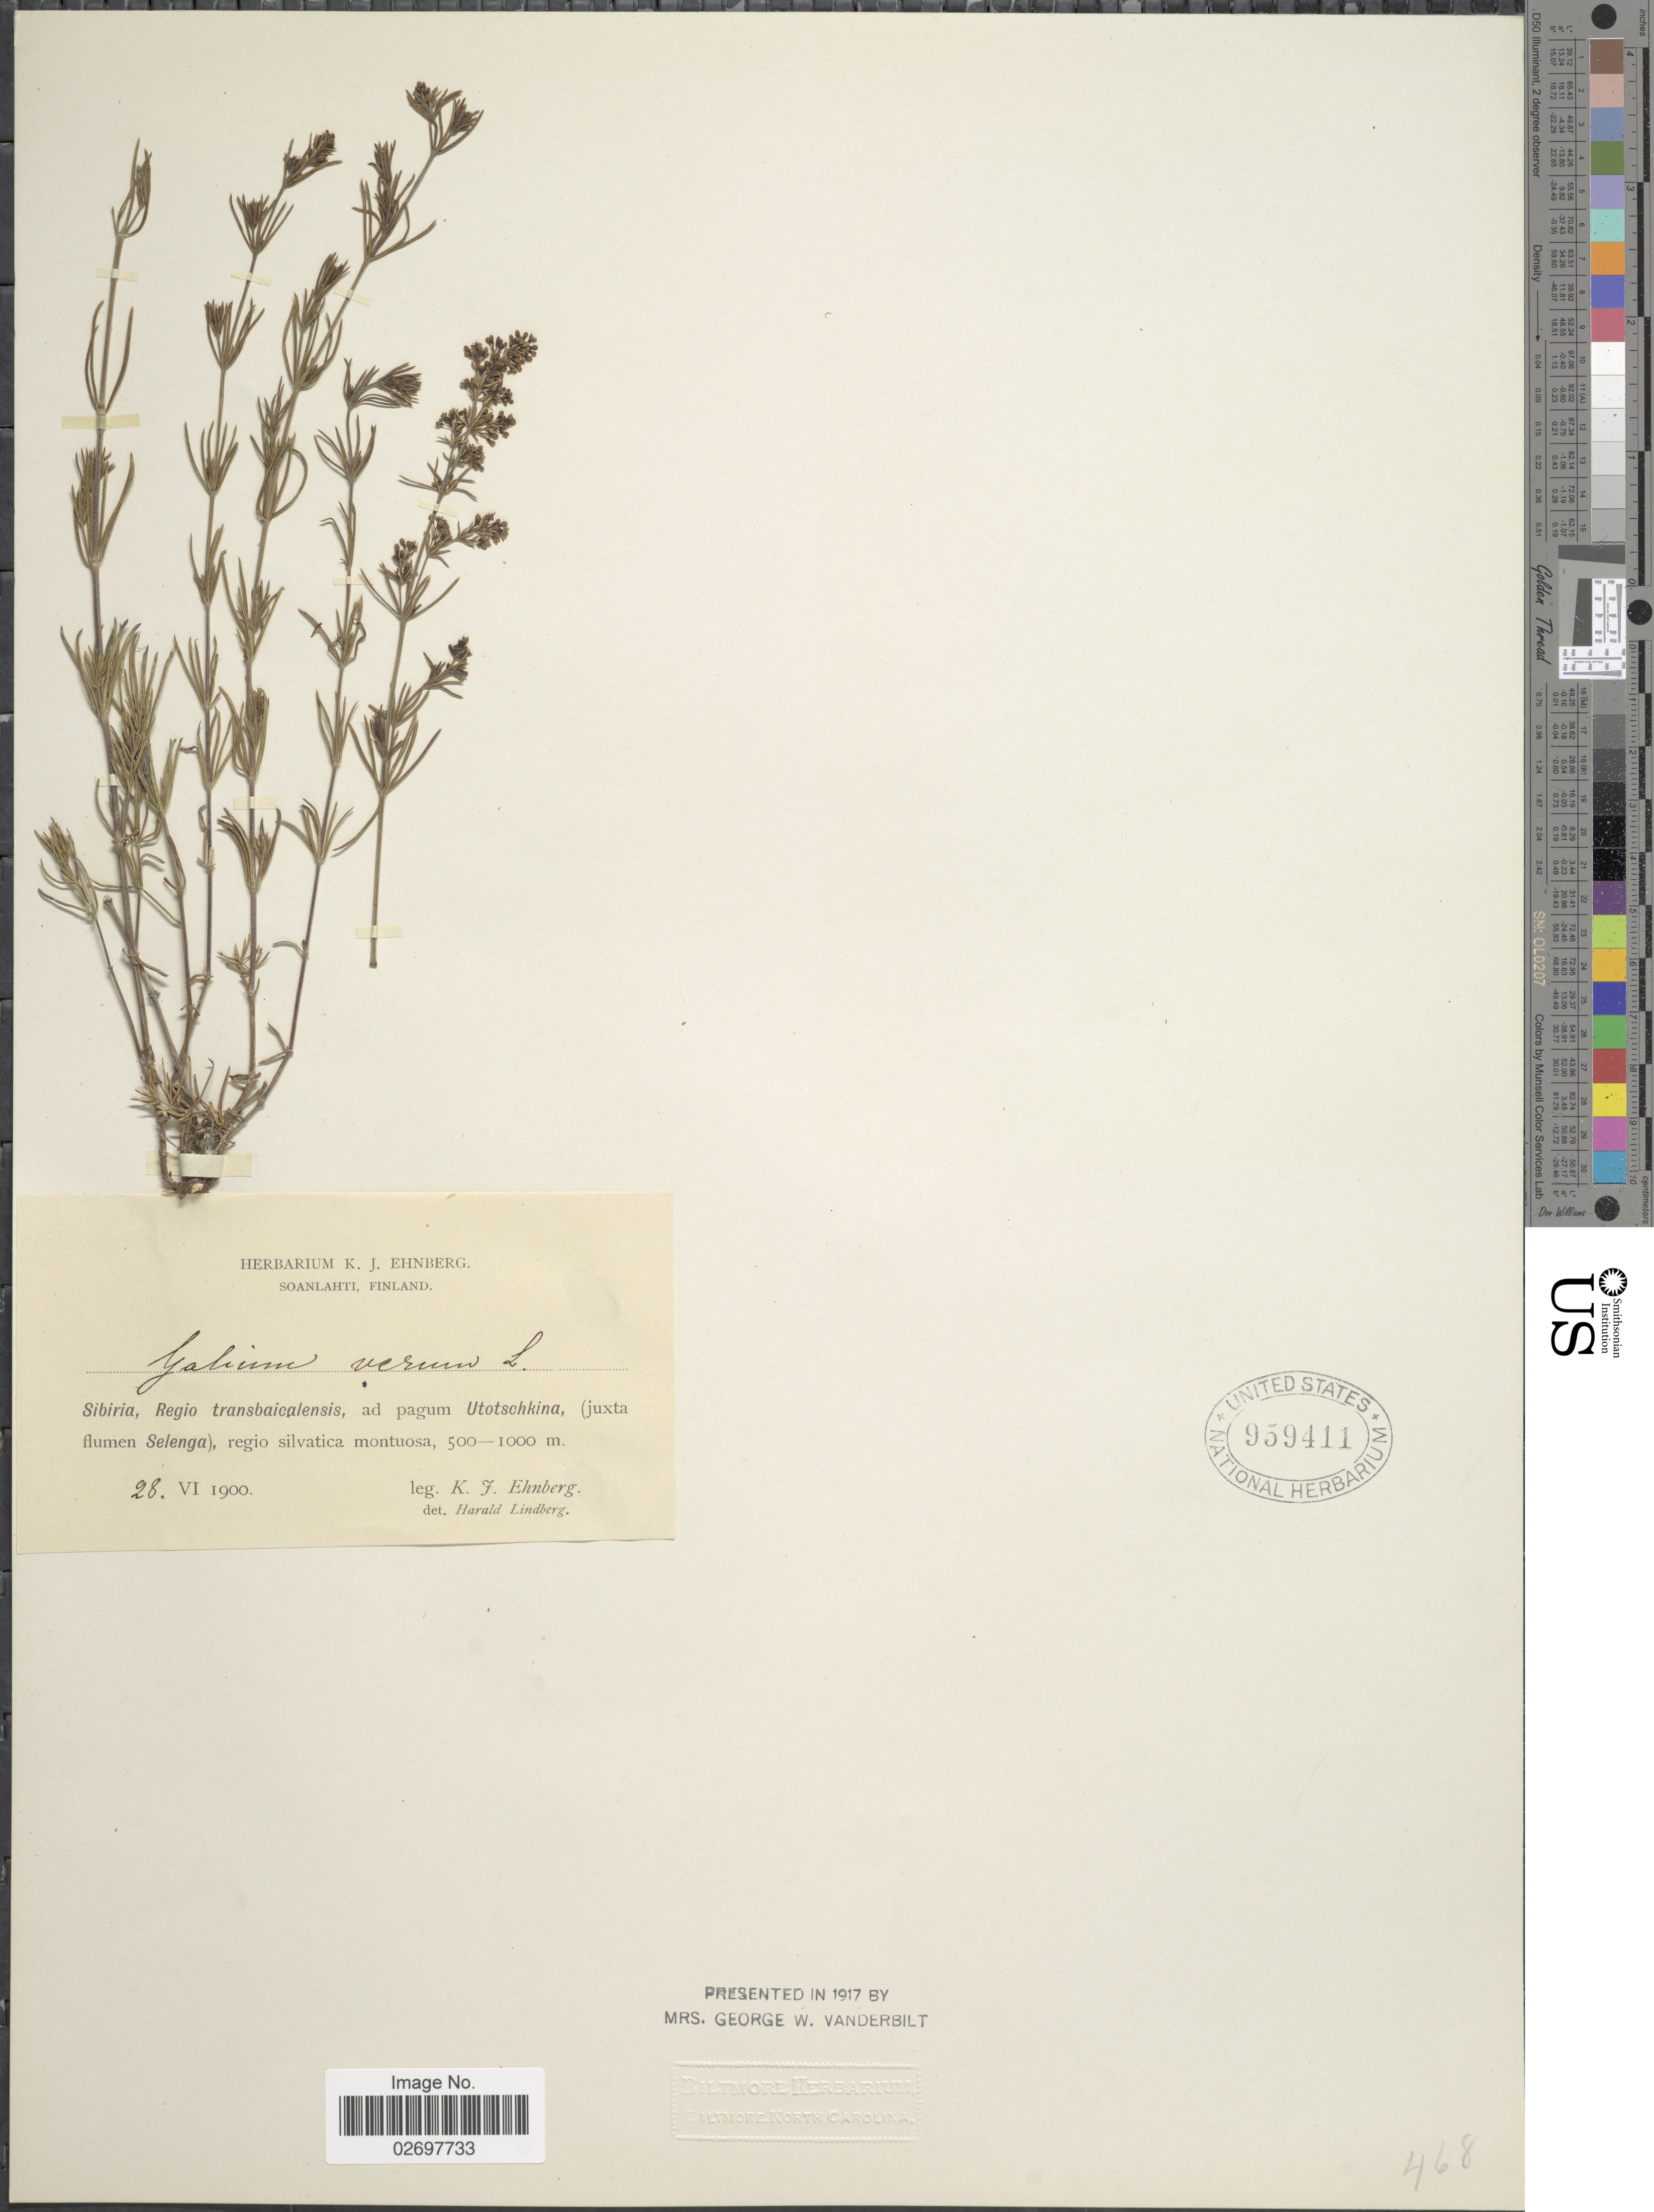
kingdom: Plantae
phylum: Tracheophyta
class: Magnoliopsida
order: Gentianales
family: Rubiaceae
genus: Galium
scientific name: Galium verum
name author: L.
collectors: K. Ehnberg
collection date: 1900-06-28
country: Russian Federation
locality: Sibiria, Regio transbaicalensis, ad pagum Utotschkina (juxta flumen Selenga) regio silvatica montuosa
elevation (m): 500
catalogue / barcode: US 959411